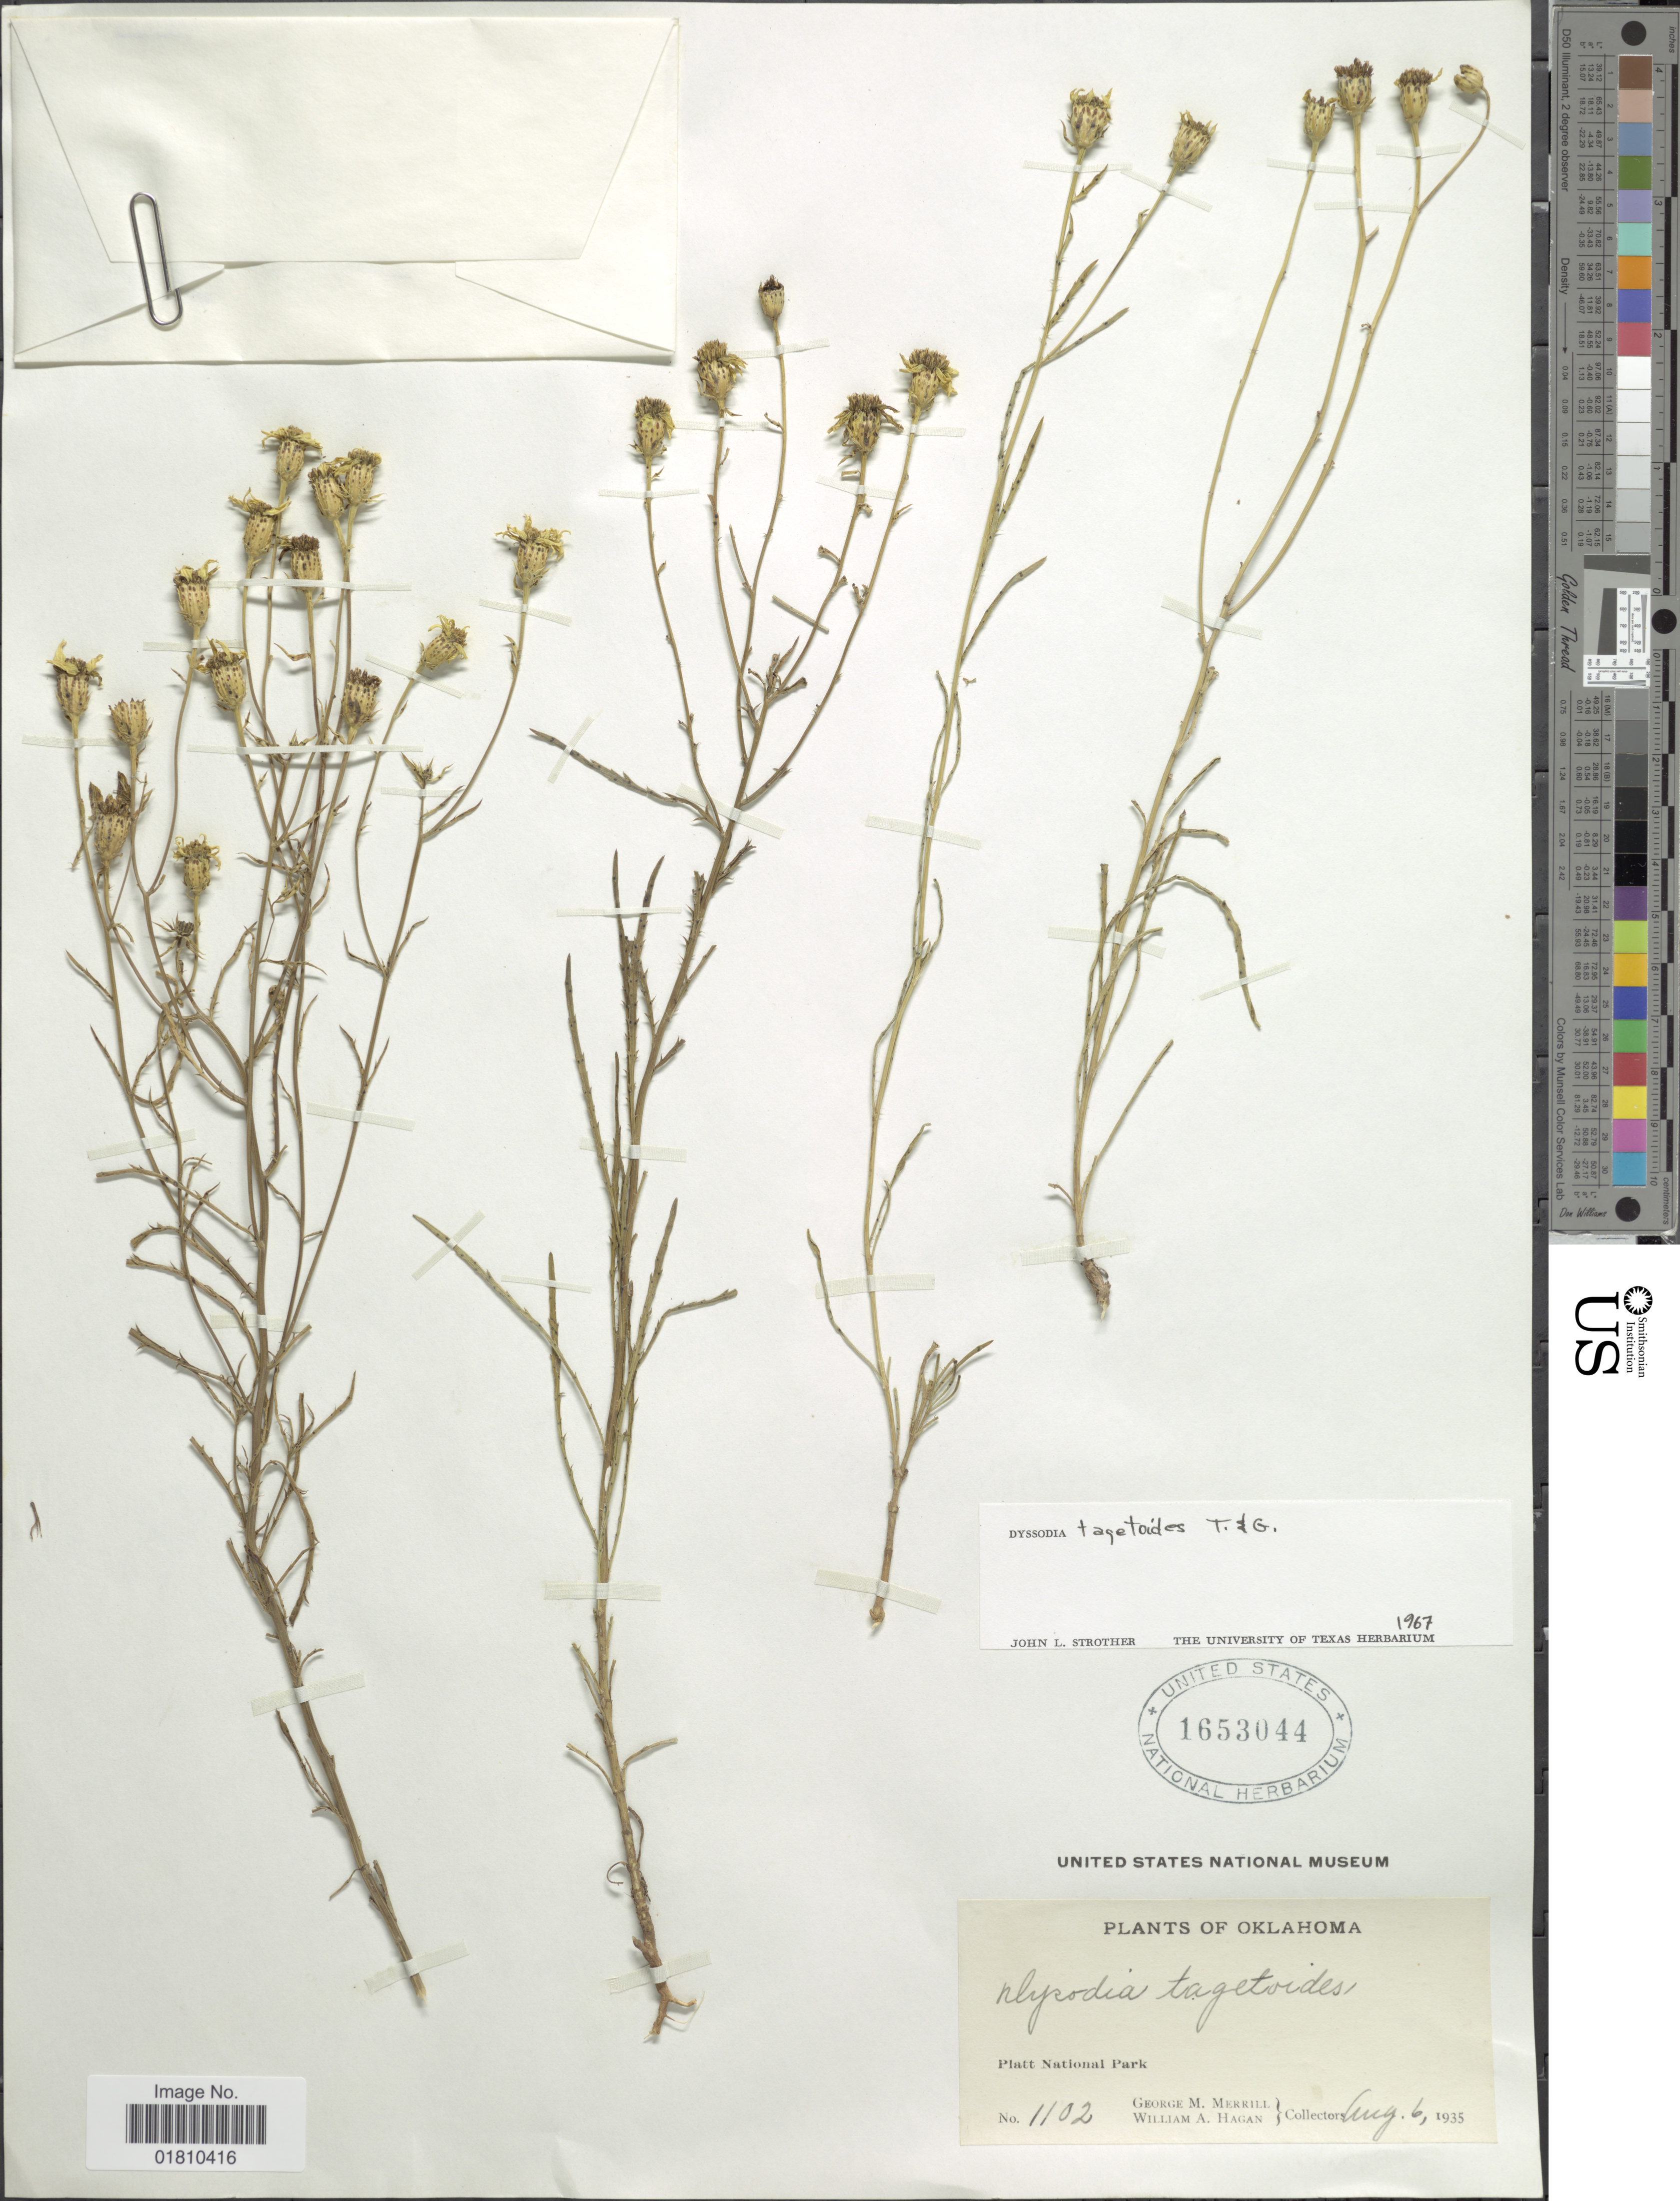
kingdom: Plantae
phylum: Tracheophyta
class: Magnoliopsida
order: Asterales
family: Asteraceae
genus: Dysodiopsis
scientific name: Dysodiopsis tagetoides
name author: (Torr. & A. Gray) Rydb.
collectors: G. M. Merrill & W. Hagan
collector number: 1102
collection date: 1935-08-06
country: United States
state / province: Oklahoma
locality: Platt National Park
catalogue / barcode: US 1653044